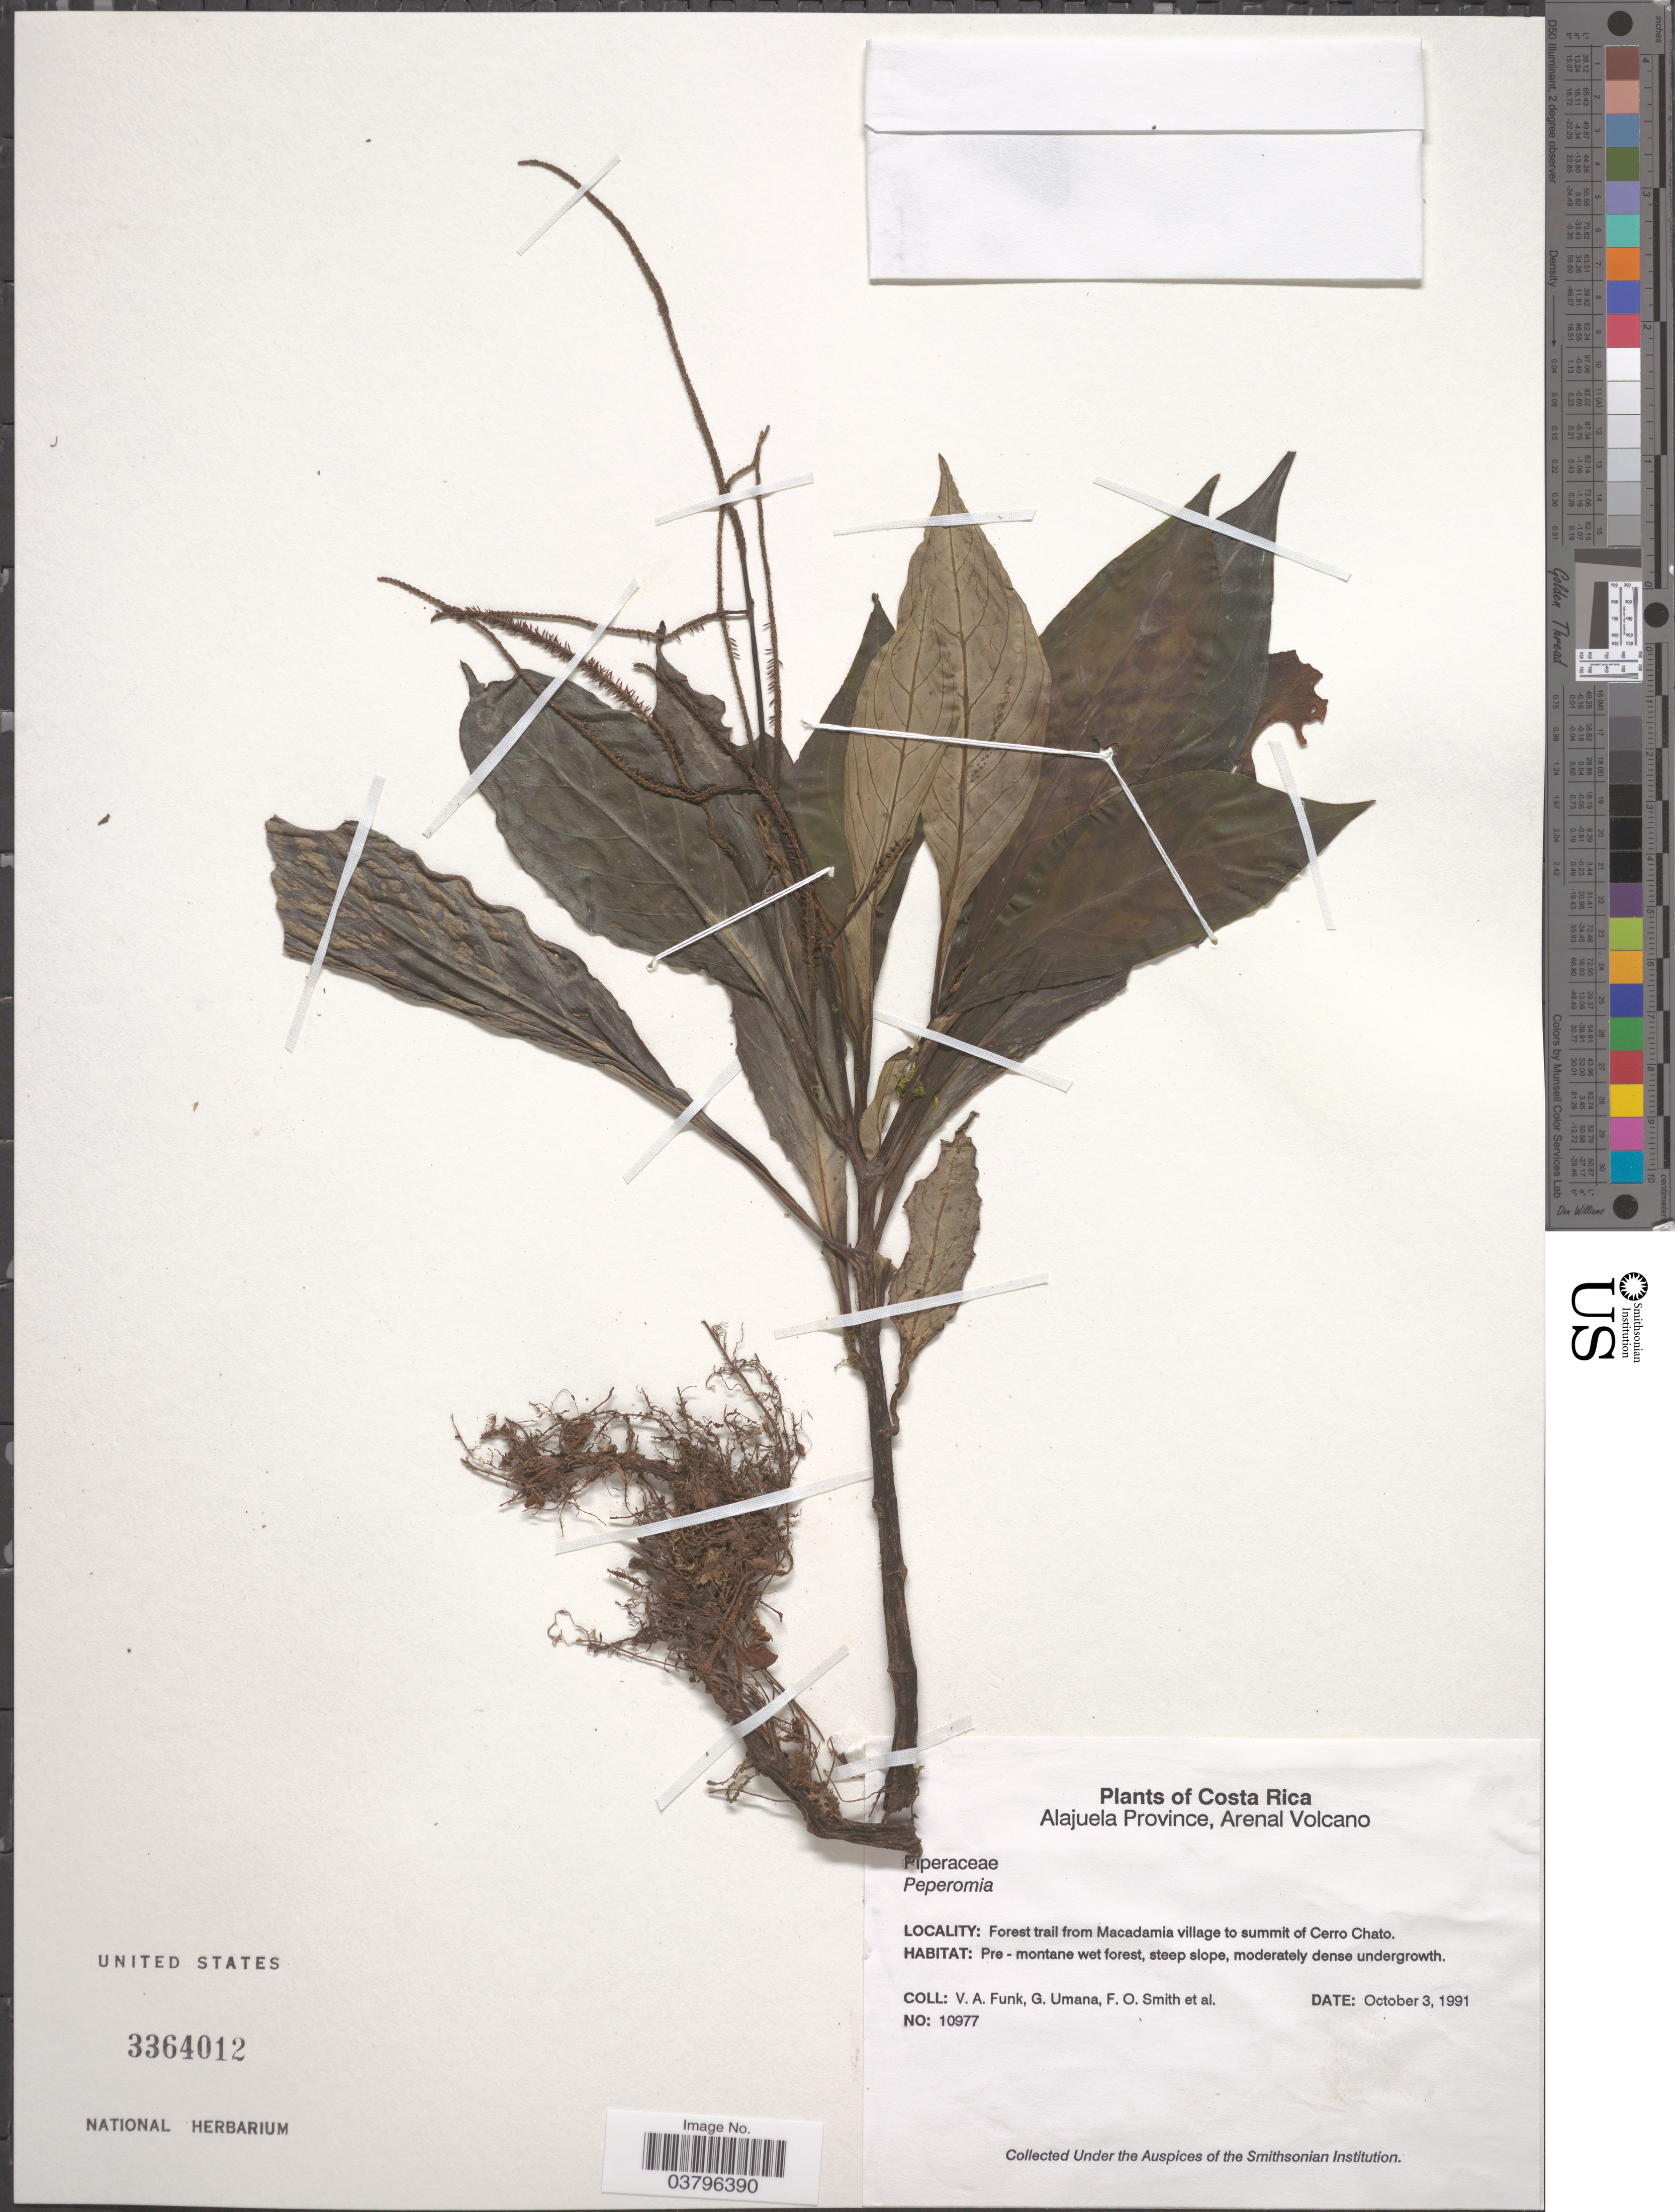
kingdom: Plantae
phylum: Tracheophyta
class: Magnoliopsida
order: Piperales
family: Piperaceae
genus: Peperomia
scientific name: Peperomia lancifolia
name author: Hook.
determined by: Jiménez, José Estaban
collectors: V. Funk, G. Umana, F. Smith & et al.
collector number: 10977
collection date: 1991-10-03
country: Costa Rica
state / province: Alajuela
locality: Arenal Volcano. Forest trail from Macadamia village to summit of Cerro Chato.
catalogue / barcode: US 364012